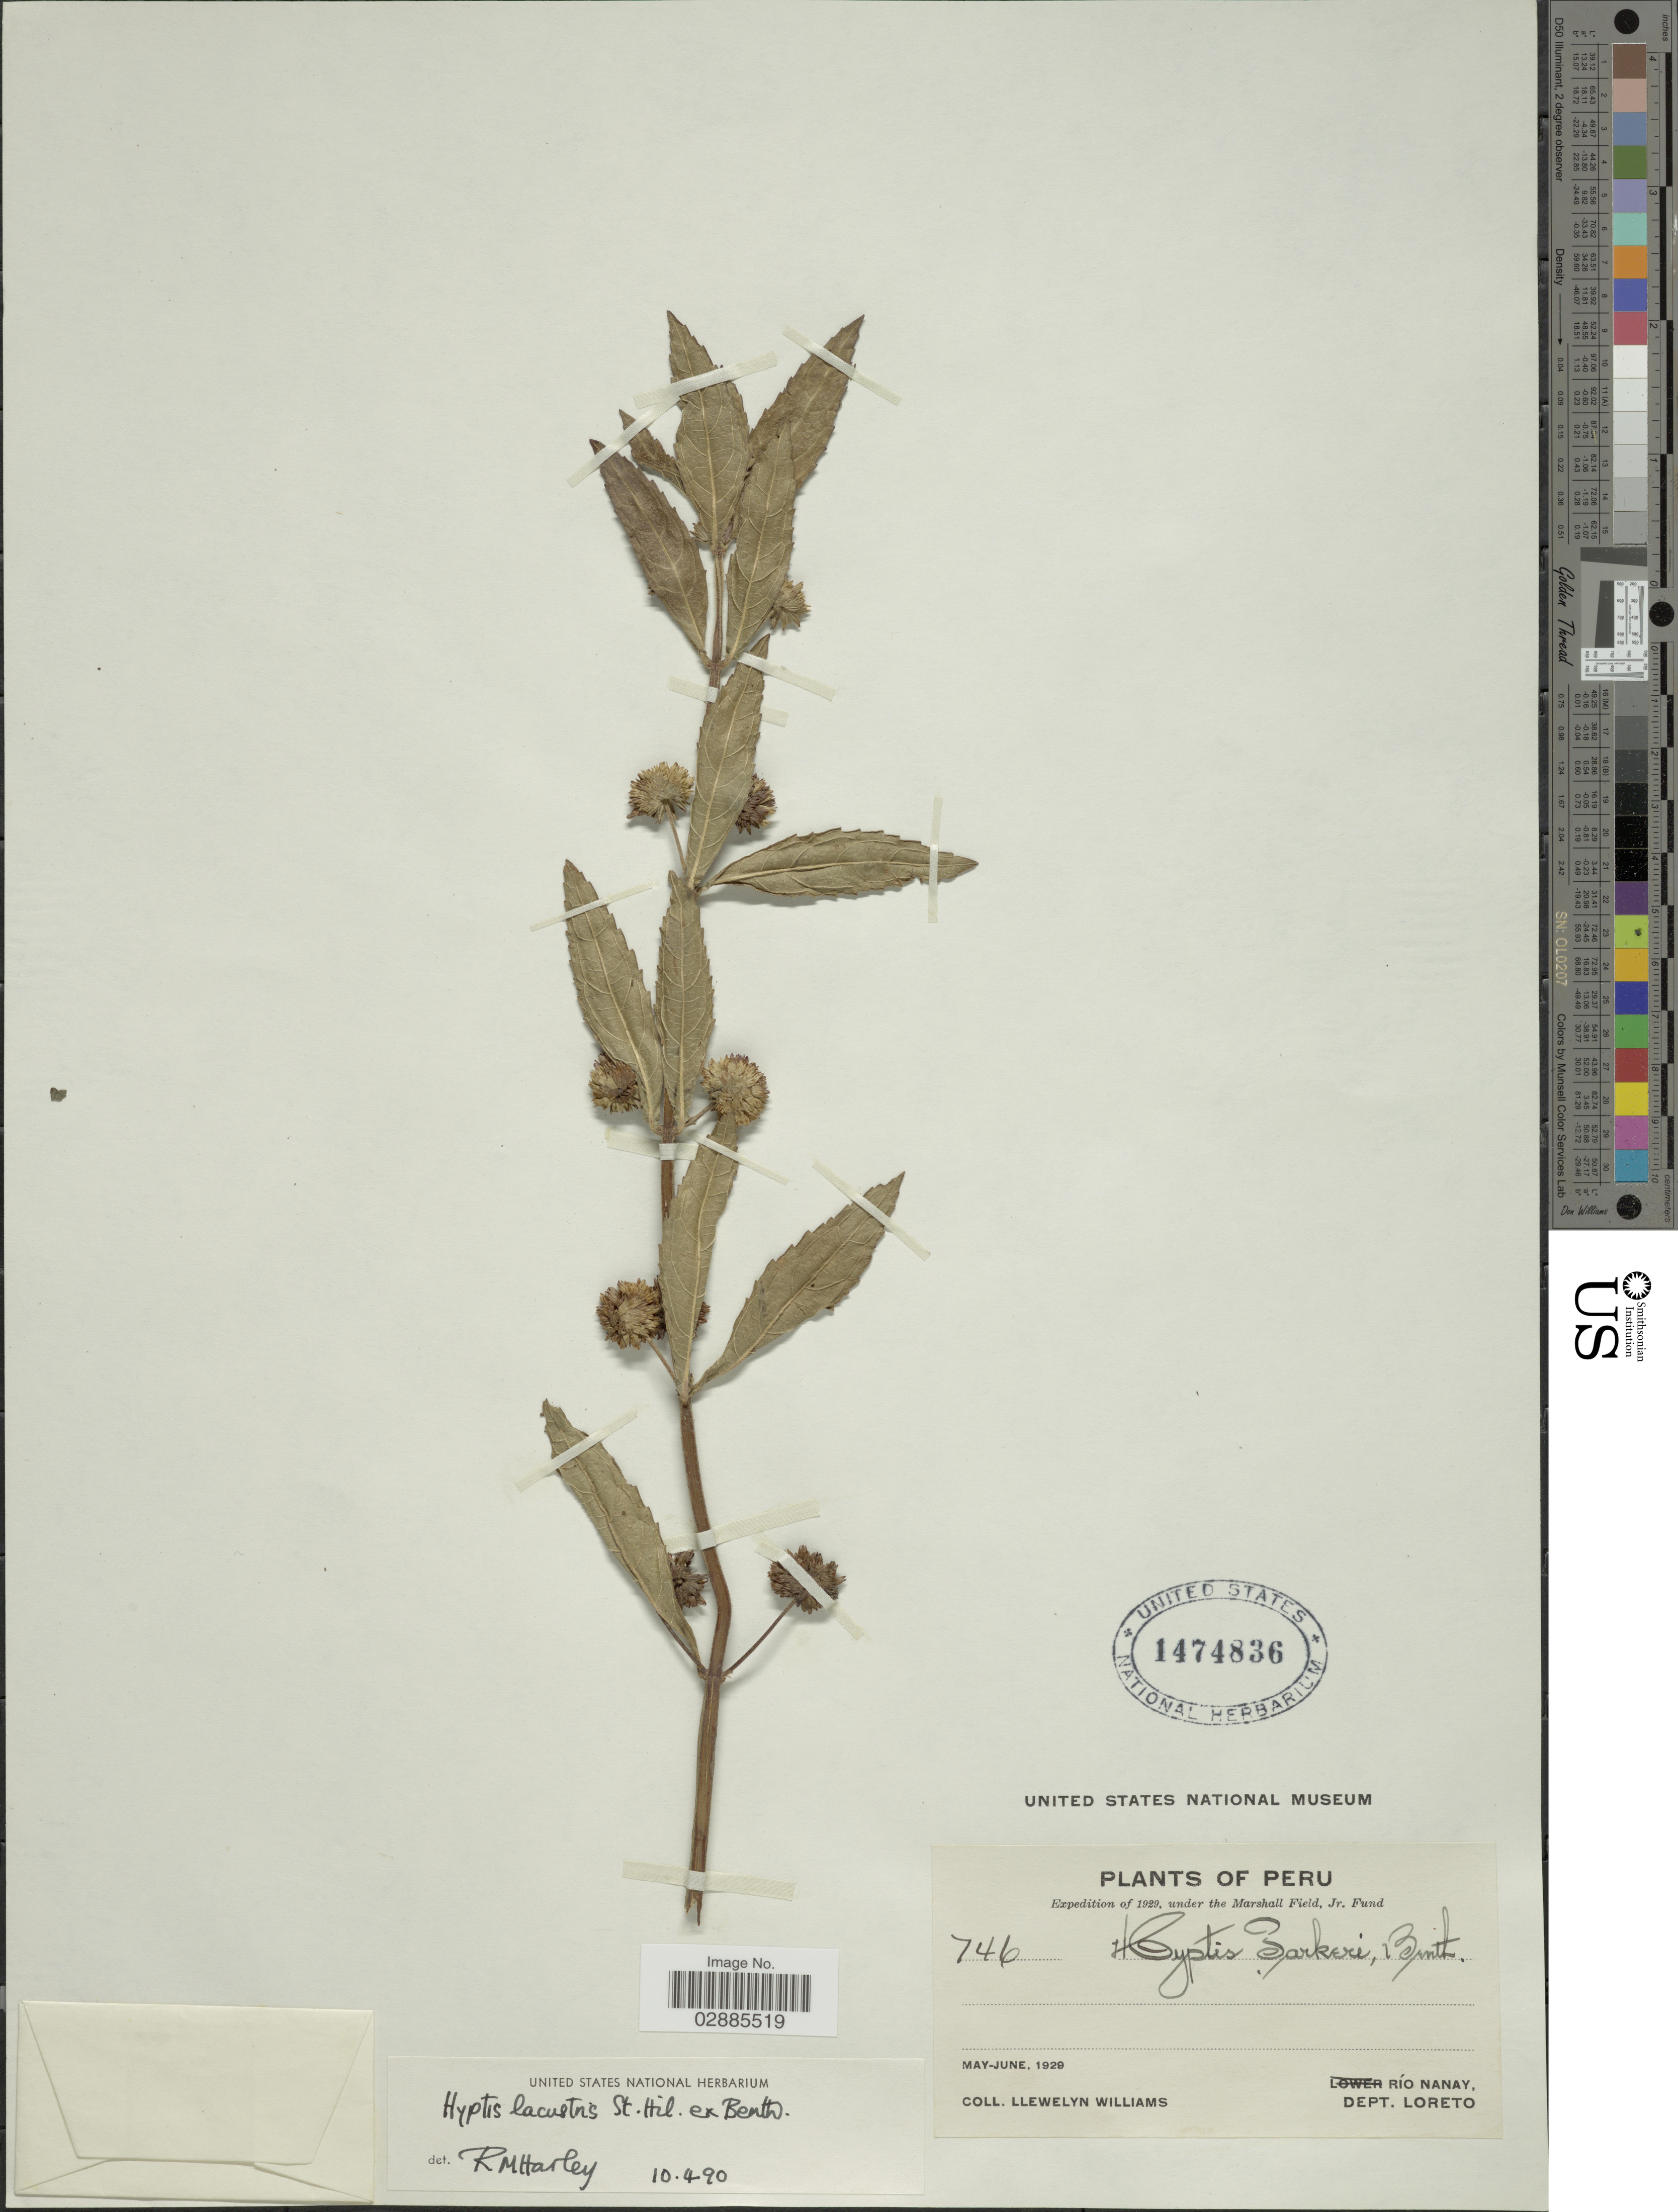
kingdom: Plantae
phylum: Tracheophyta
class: Magnoliopsida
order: Lamiales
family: Lamiaceae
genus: Hyptis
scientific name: Hyptis lacustris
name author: A. St.-Hil. ex Benth.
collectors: Ll. Williams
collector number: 746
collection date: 1929-05/1929-06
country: Peru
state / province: Loreto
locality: Río Nanay, Dept. Loreto.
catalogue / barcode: US 1474836